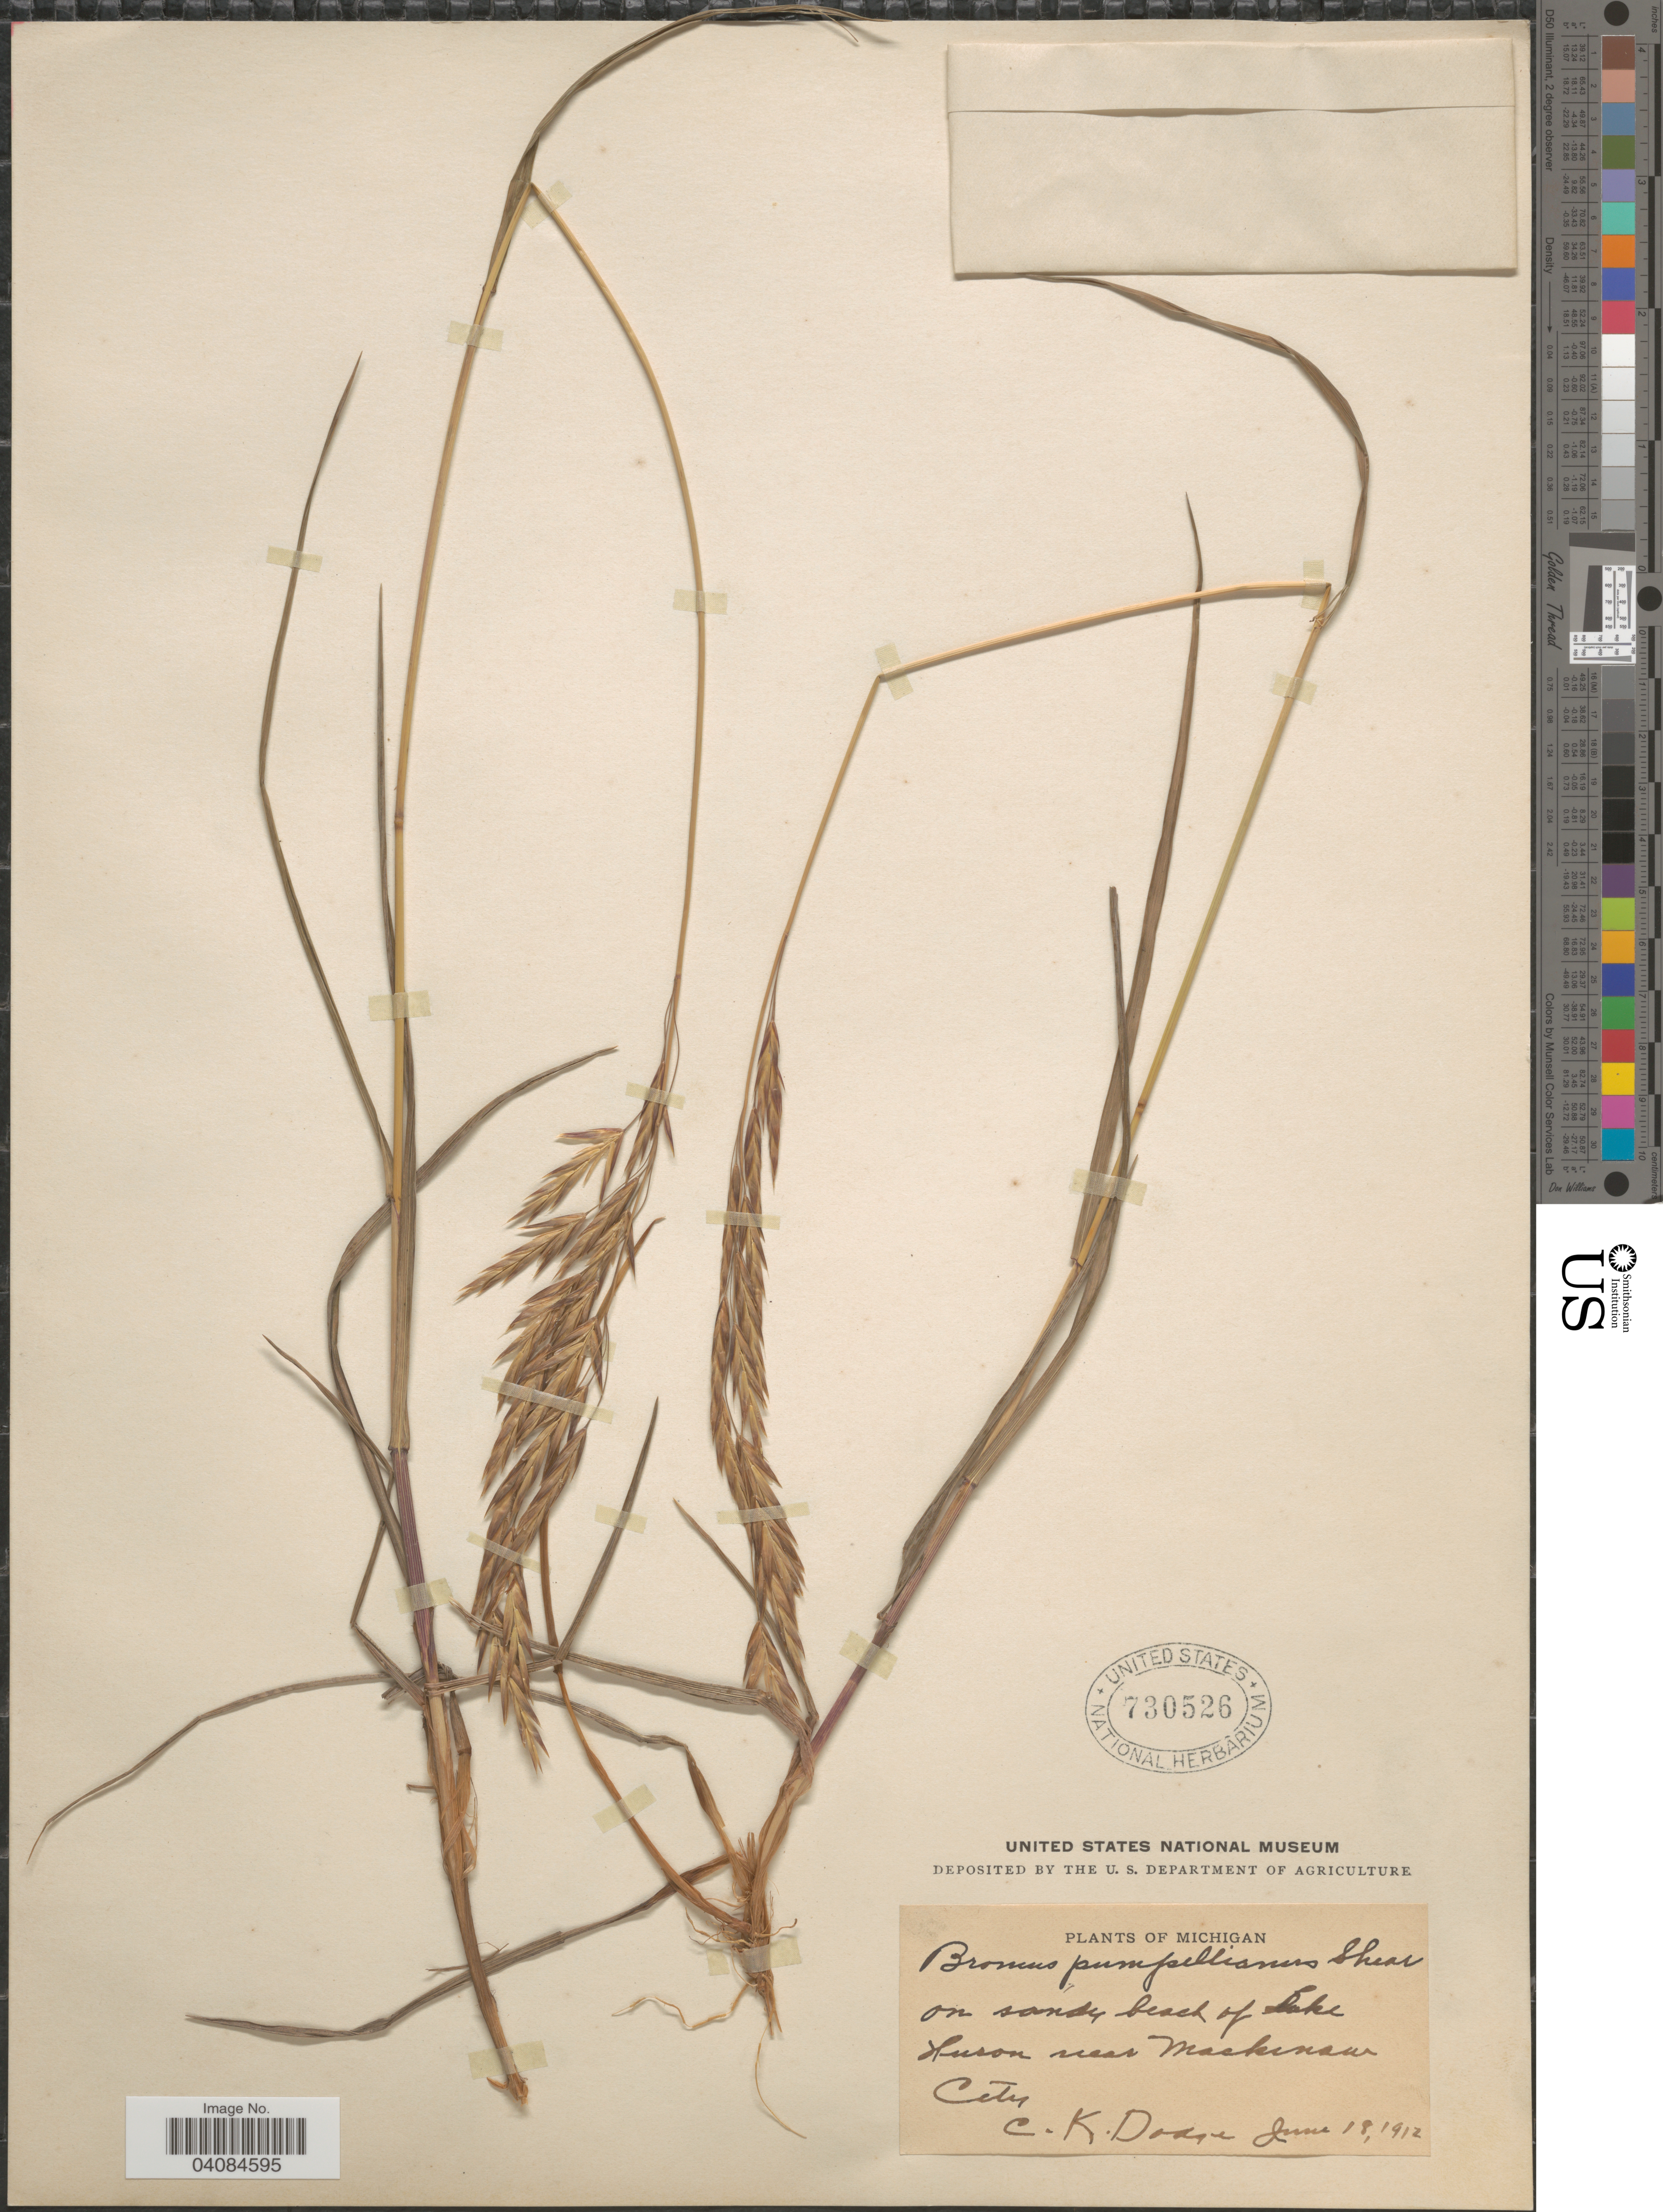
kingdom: Plantae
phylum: Tracheophyta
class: Liliopsida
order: Poales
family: Poaceae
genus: Bromus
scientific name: Bromus pumpellianus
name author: Scribn.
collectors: C. Dodge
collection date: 1912-06-18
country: United States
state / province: Michigan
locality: On sandy beach of Lake Huron near Mackinaw City.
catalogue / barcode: US 730526